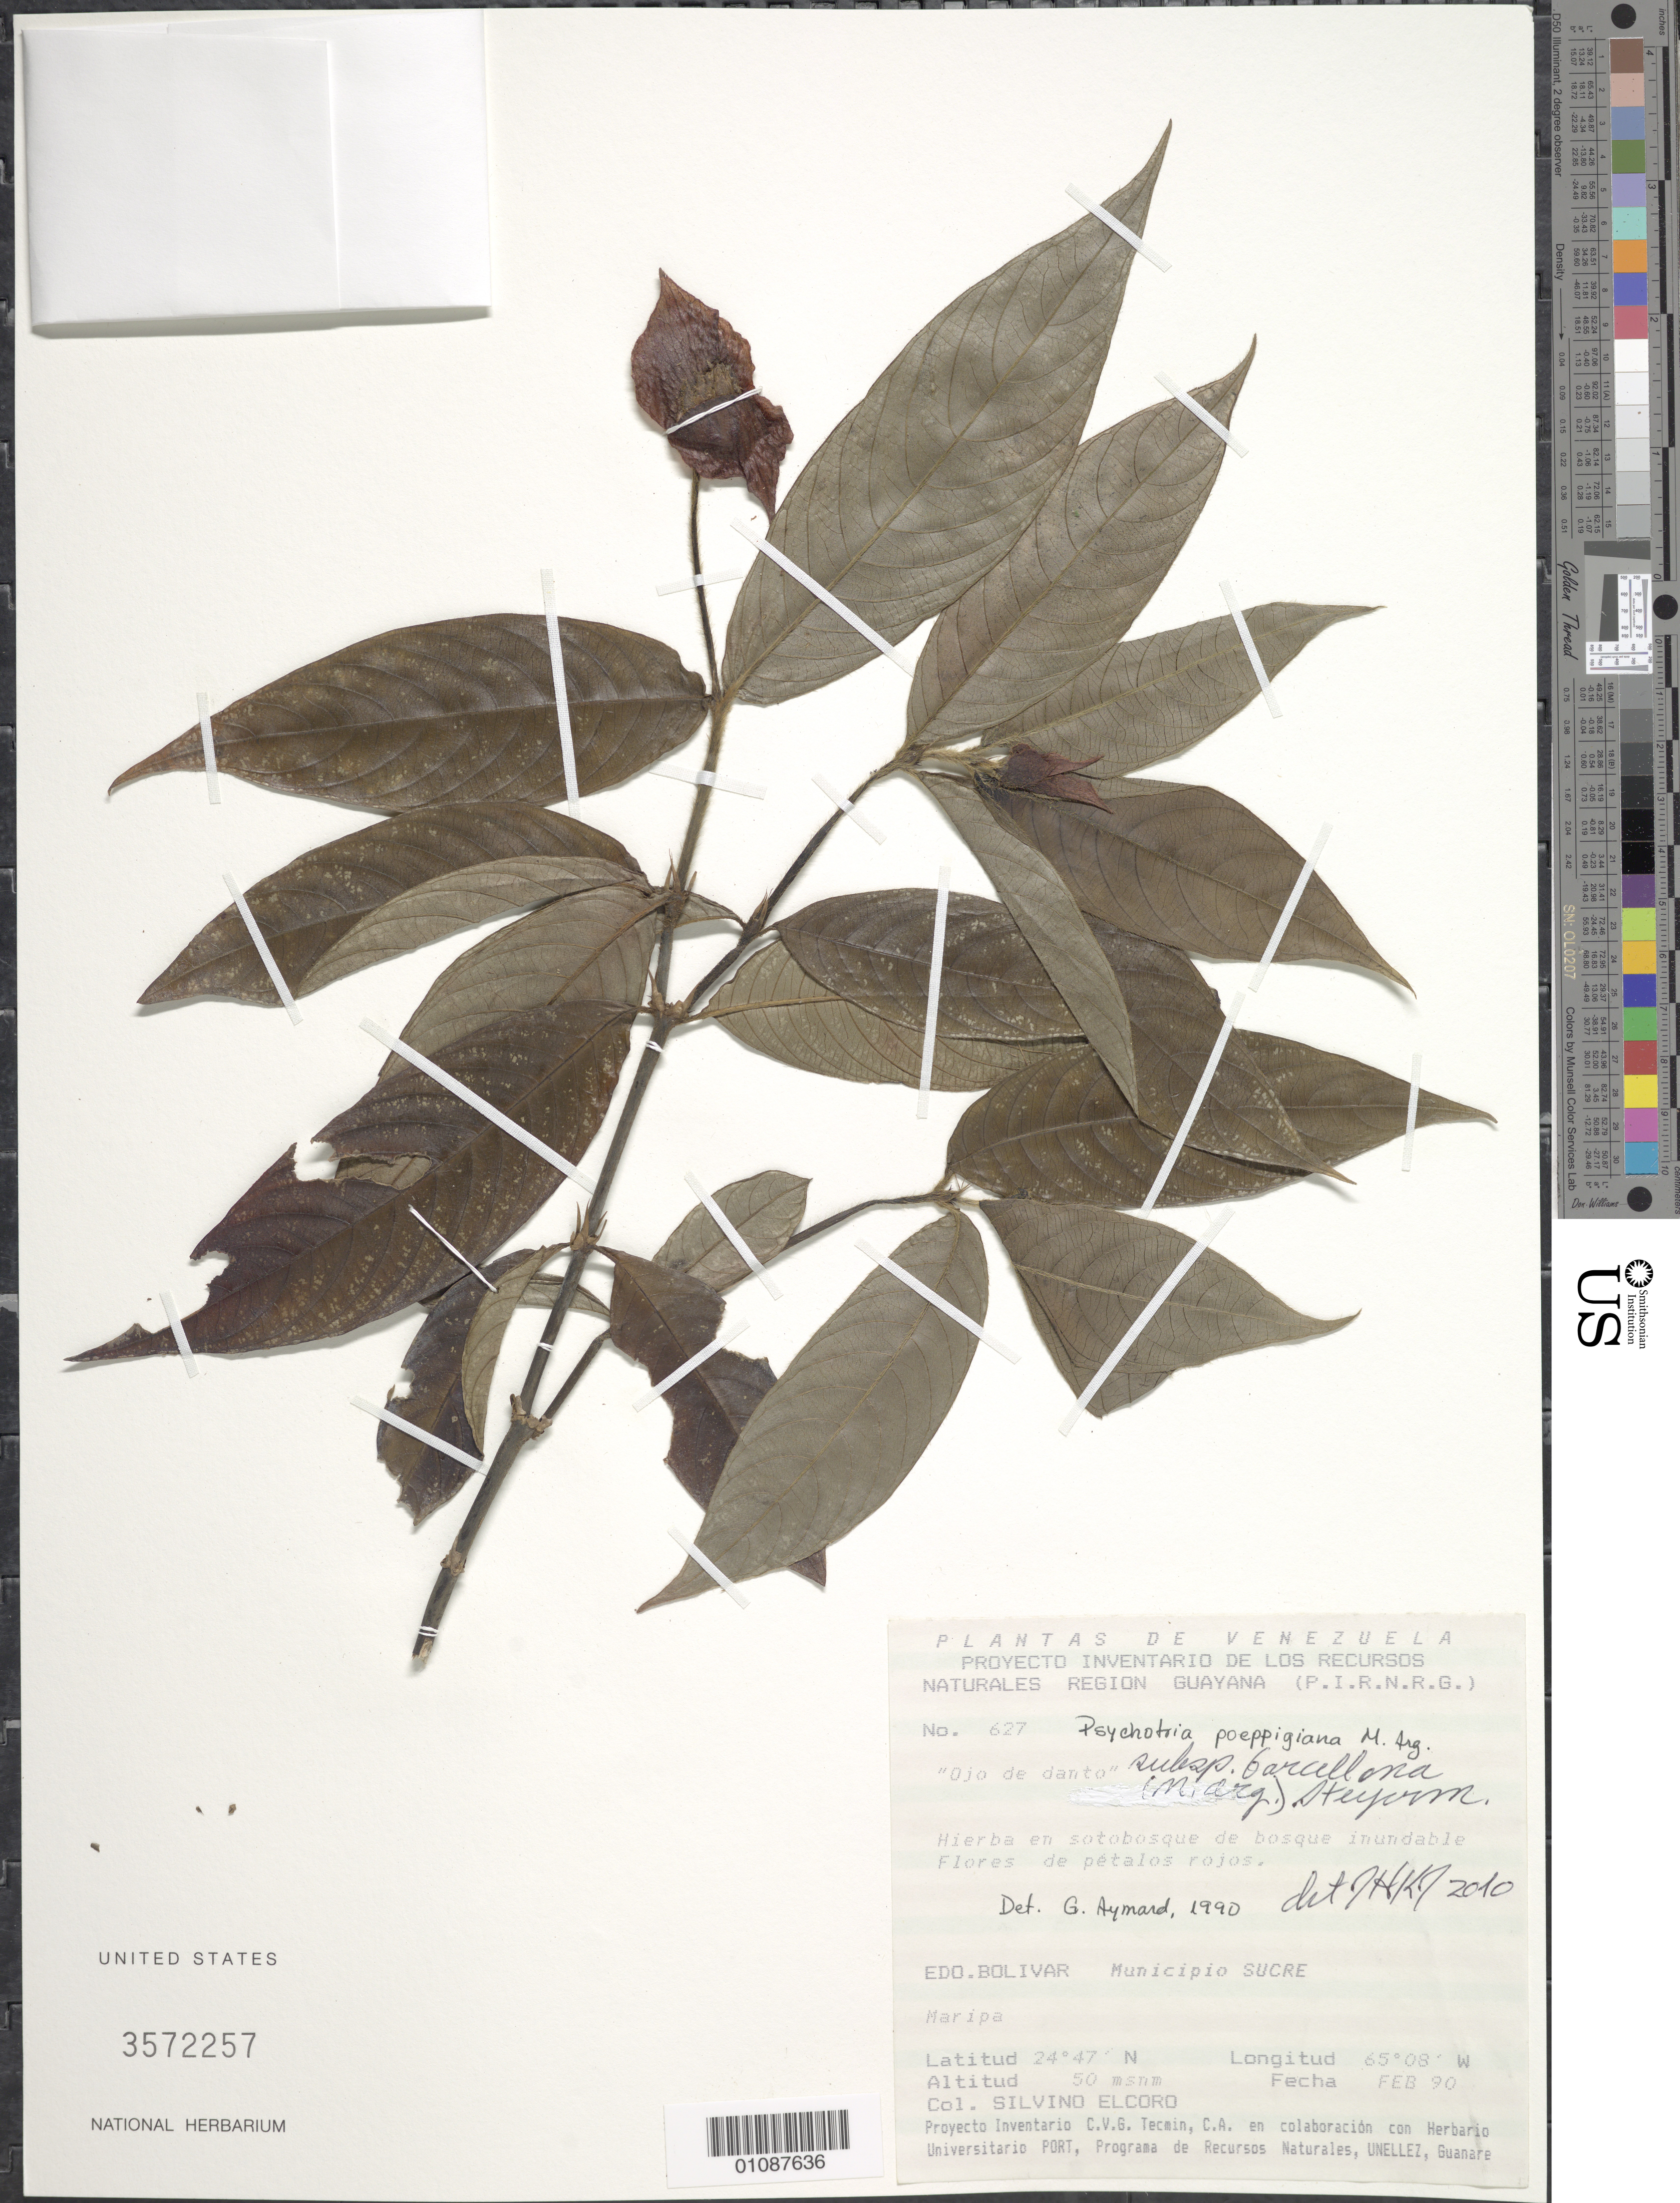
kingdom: Plantae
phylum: Tracheophyta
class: Magnoliopsida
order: Gentianales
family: Rubiaceae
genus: Psychotria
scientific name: Psychotria poeppigiana subsp. barcellana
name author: (Müll. Arg.) Steyerm.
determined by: Kirkbride, J. H.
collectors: S. Elcoro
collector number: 627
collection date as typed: Feb-90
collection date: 1990-02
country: Venezuela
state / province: Bolívar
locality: Mun. Sucre, Maripa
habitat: Bosque inundable (relipto morichal)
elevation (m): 50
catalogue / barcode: US 3572257